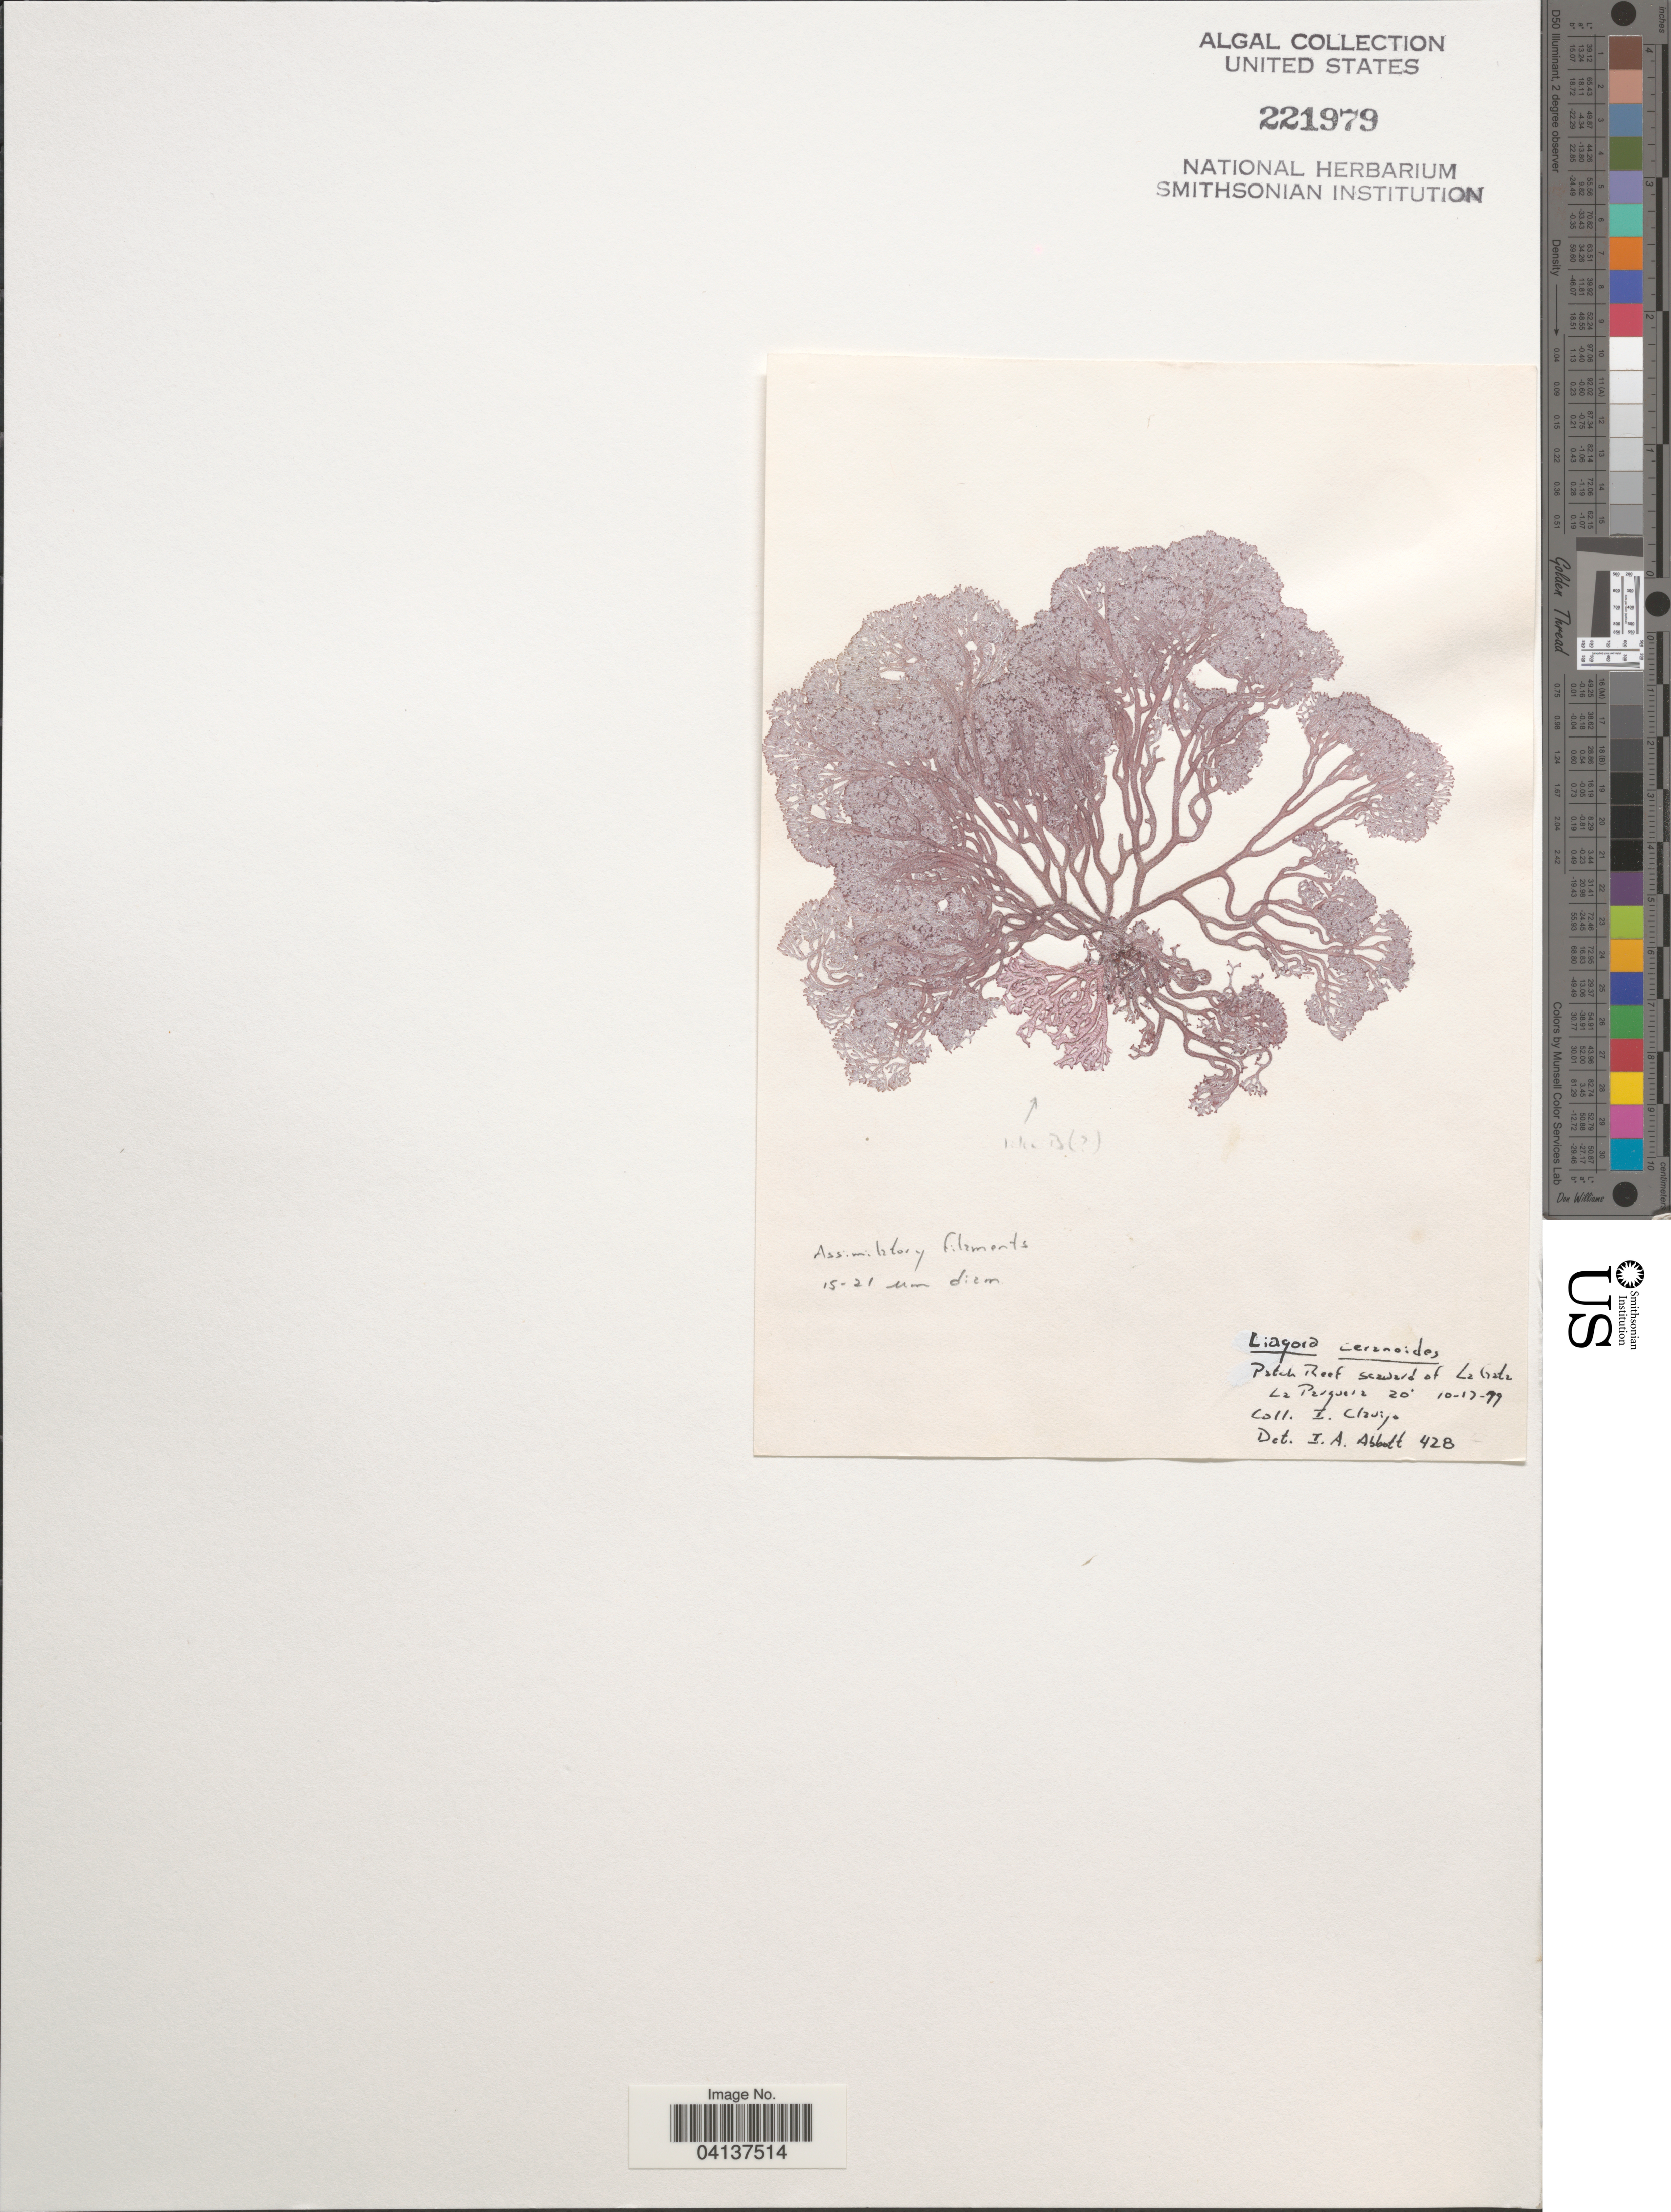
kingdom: Plantae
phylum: Rhodophyta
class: Florideophyceae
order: Nemaliales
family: Liagoraceae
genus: Liagora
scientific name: Liagora ceranoides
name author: J.V.Lamouroux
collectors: I. Clavijo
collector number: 428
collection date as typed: Transcribed d/m/y: 17/10/79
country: Puerto Rico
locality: Patch Reef seaward of La Gata La Parguera.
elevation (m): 6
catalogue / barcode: US 221979